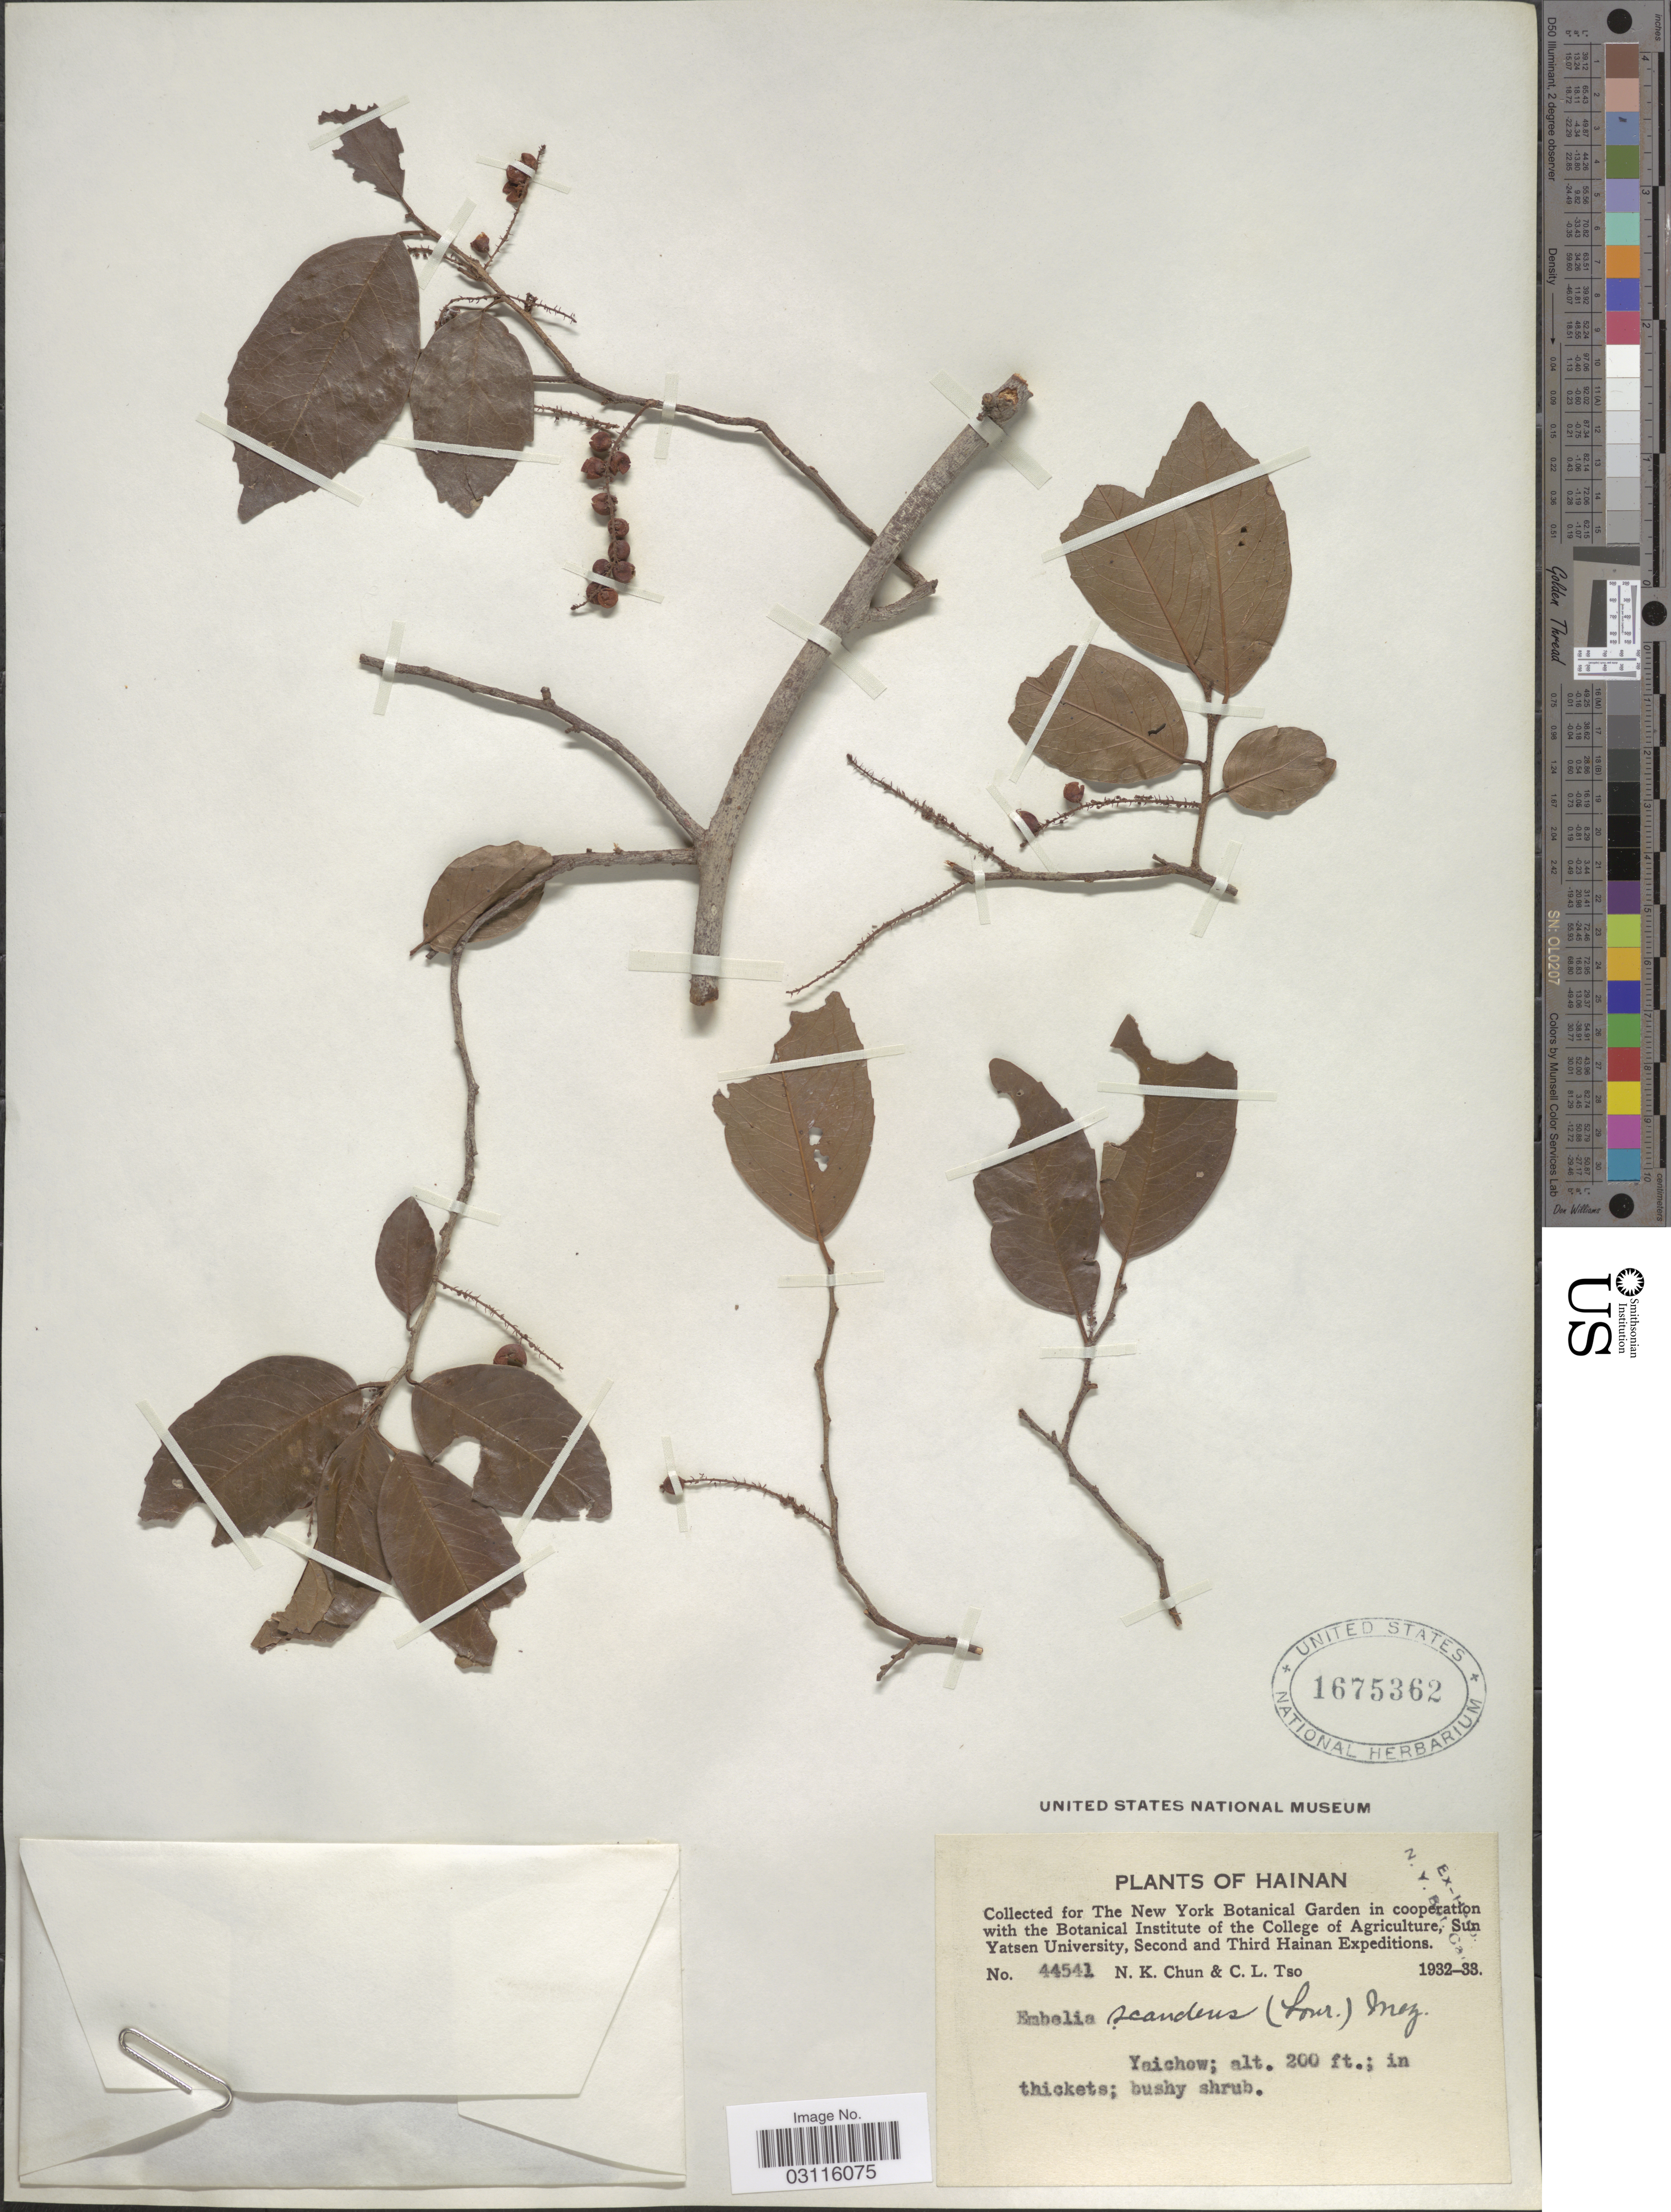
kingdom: Plantae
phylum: Tracheophyta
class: Magnoliopsida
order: Ericales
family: Primulaceae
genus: Embelia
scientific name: Embelia scandens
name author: (Lour.) Mez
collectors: N. K. Chun & C. Tso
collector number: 44541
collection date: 1932/1933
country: China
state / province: Hainan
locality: Yaichow.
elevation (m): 61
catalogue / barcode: US 1675362